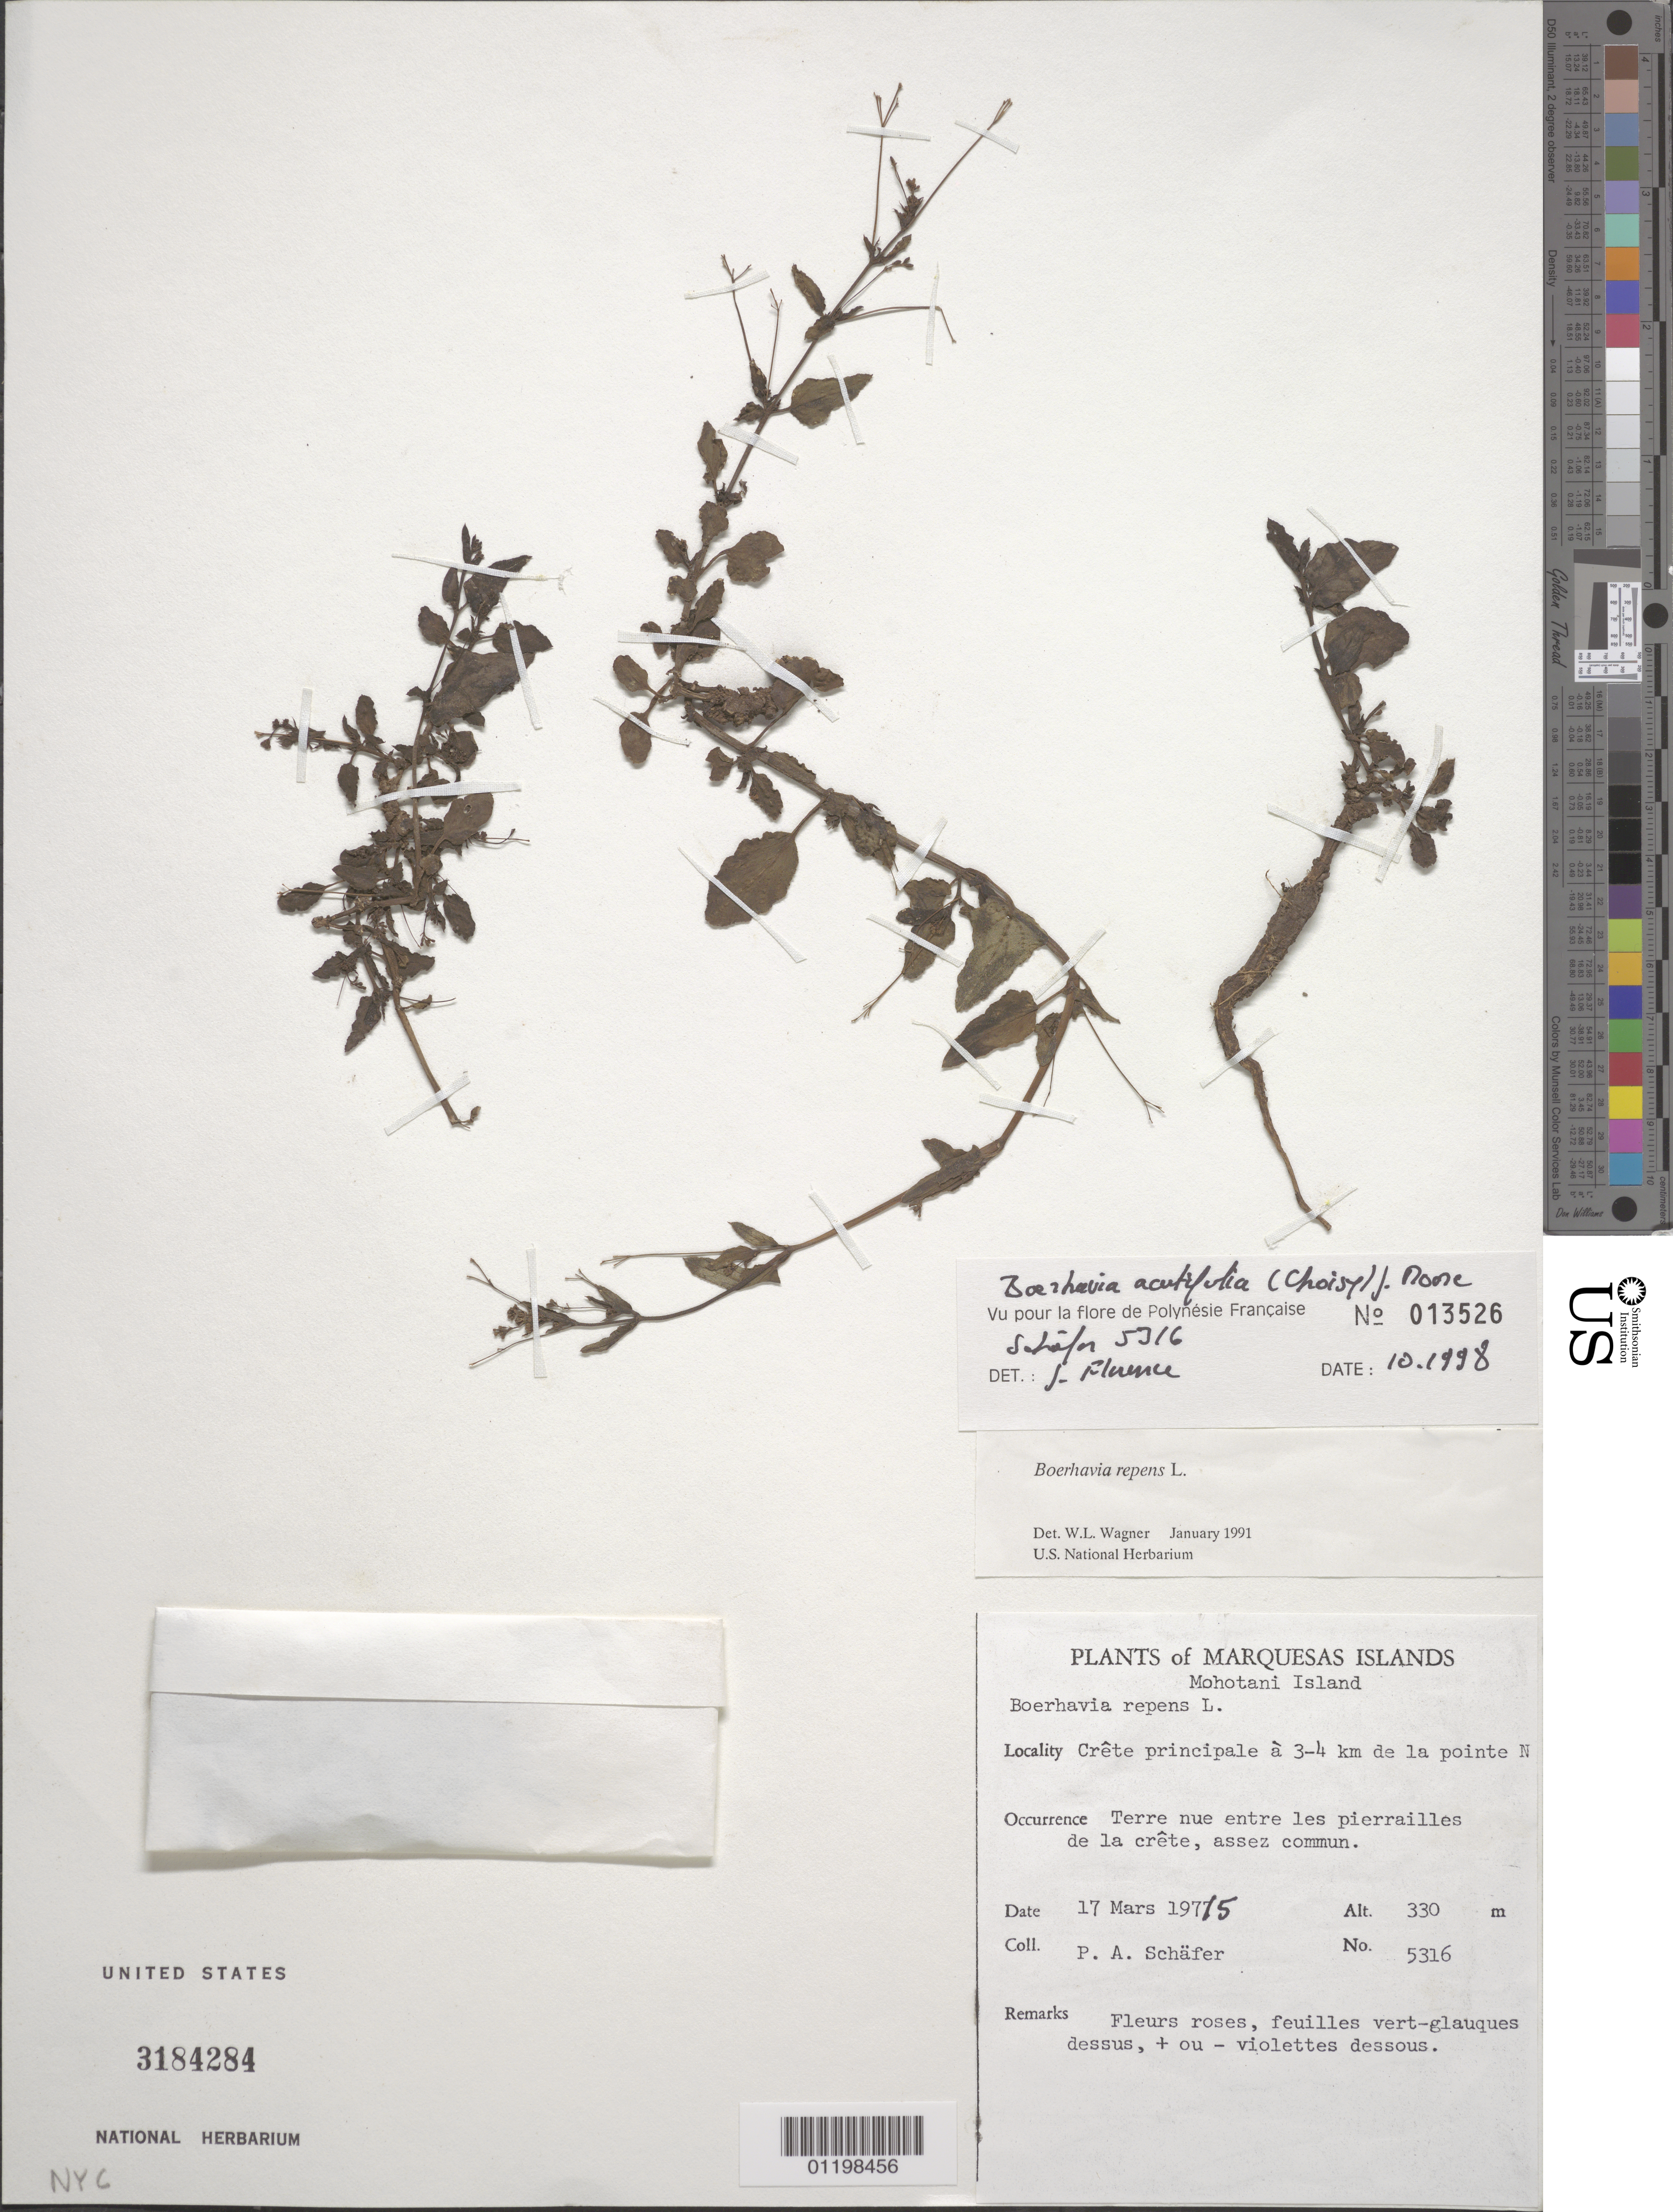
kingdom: Plantae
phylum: Tracheophyta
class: Magnoliopsida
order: Caryophyllales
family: Nyctaginaceae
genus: Boerhavia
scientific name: Boerhavia acutifolia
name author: (Choisy) J.W. Moore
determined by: Florence, J.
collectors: P. A. Schäfer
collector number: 5316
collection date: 1975-03-17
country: French Polynesia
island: Mohotani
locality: crête principale à 3-4 km de la pointe N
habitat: Terre nue entre les pierrailles de la crête, assez commun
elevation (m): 330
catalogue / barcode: US 3184284